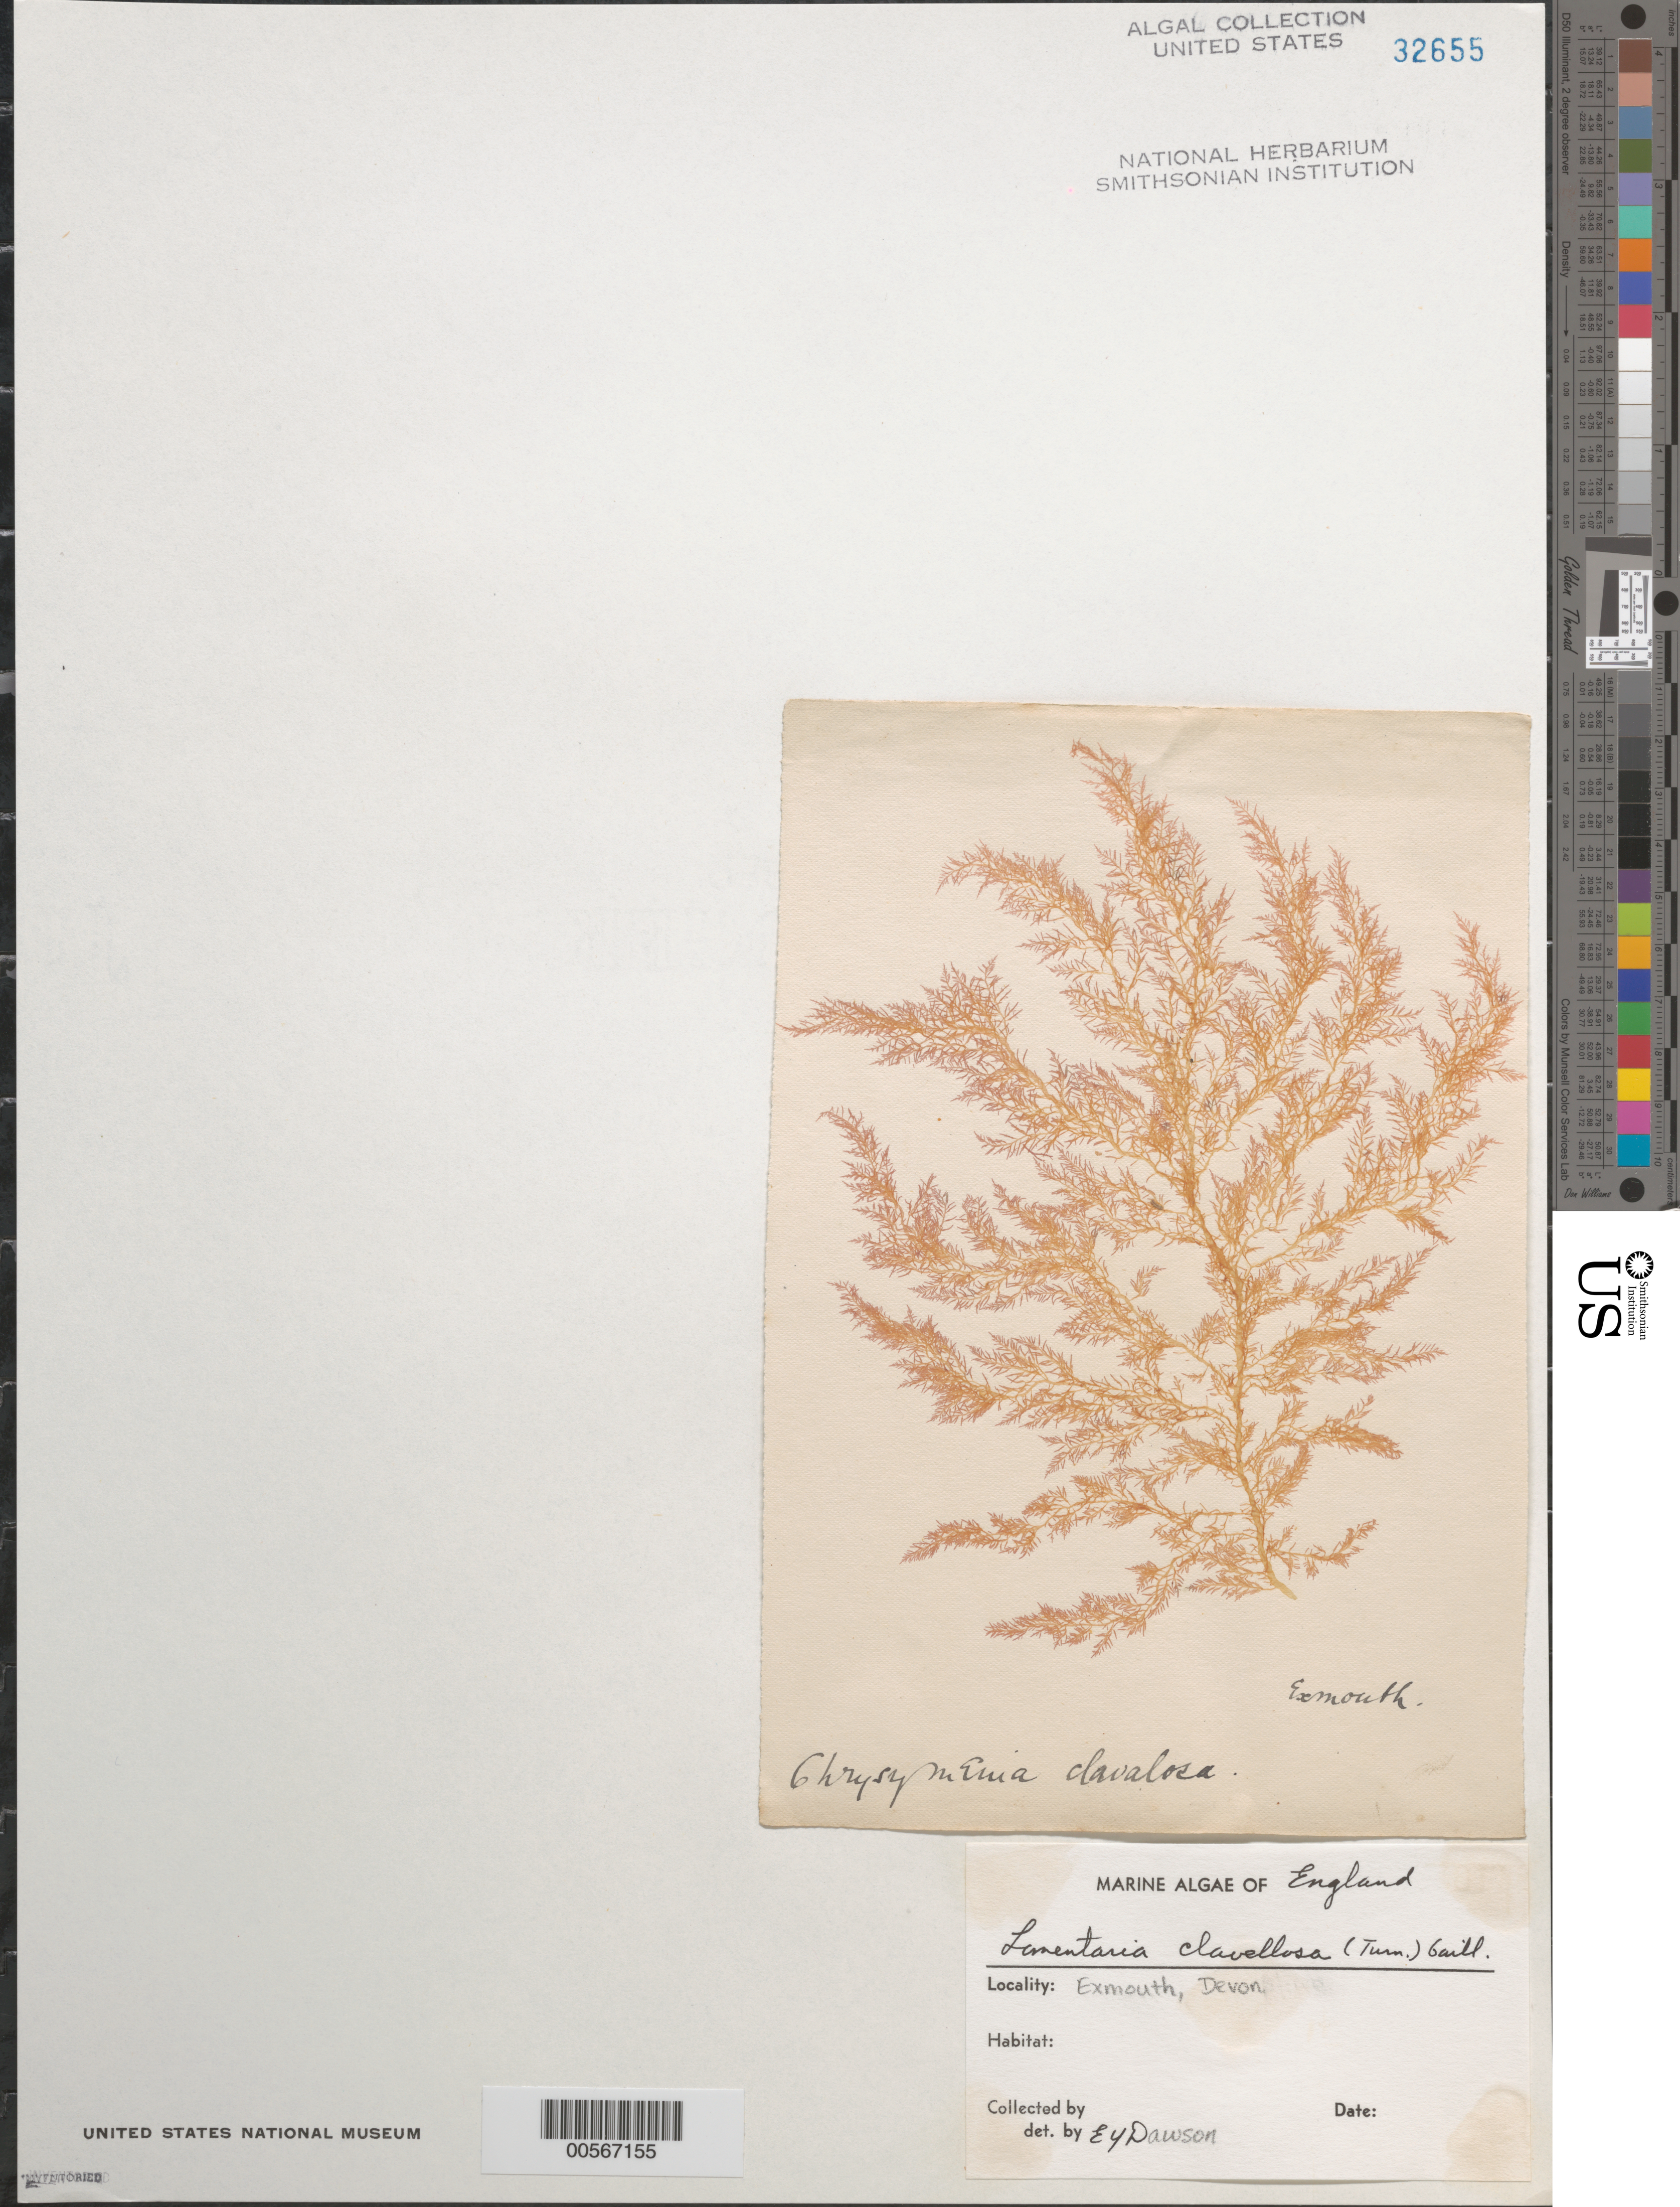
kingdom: Plantae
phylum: Rhodophyta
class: Florideophyceae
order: Rhodymeniales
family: Lomentariaceae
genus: Lomentaria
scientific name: Lomentaria clavellosa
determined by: Dawson, E. Y.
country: United Kingdom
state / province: England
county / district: Devon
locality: Exmouth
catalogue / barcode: US 32655